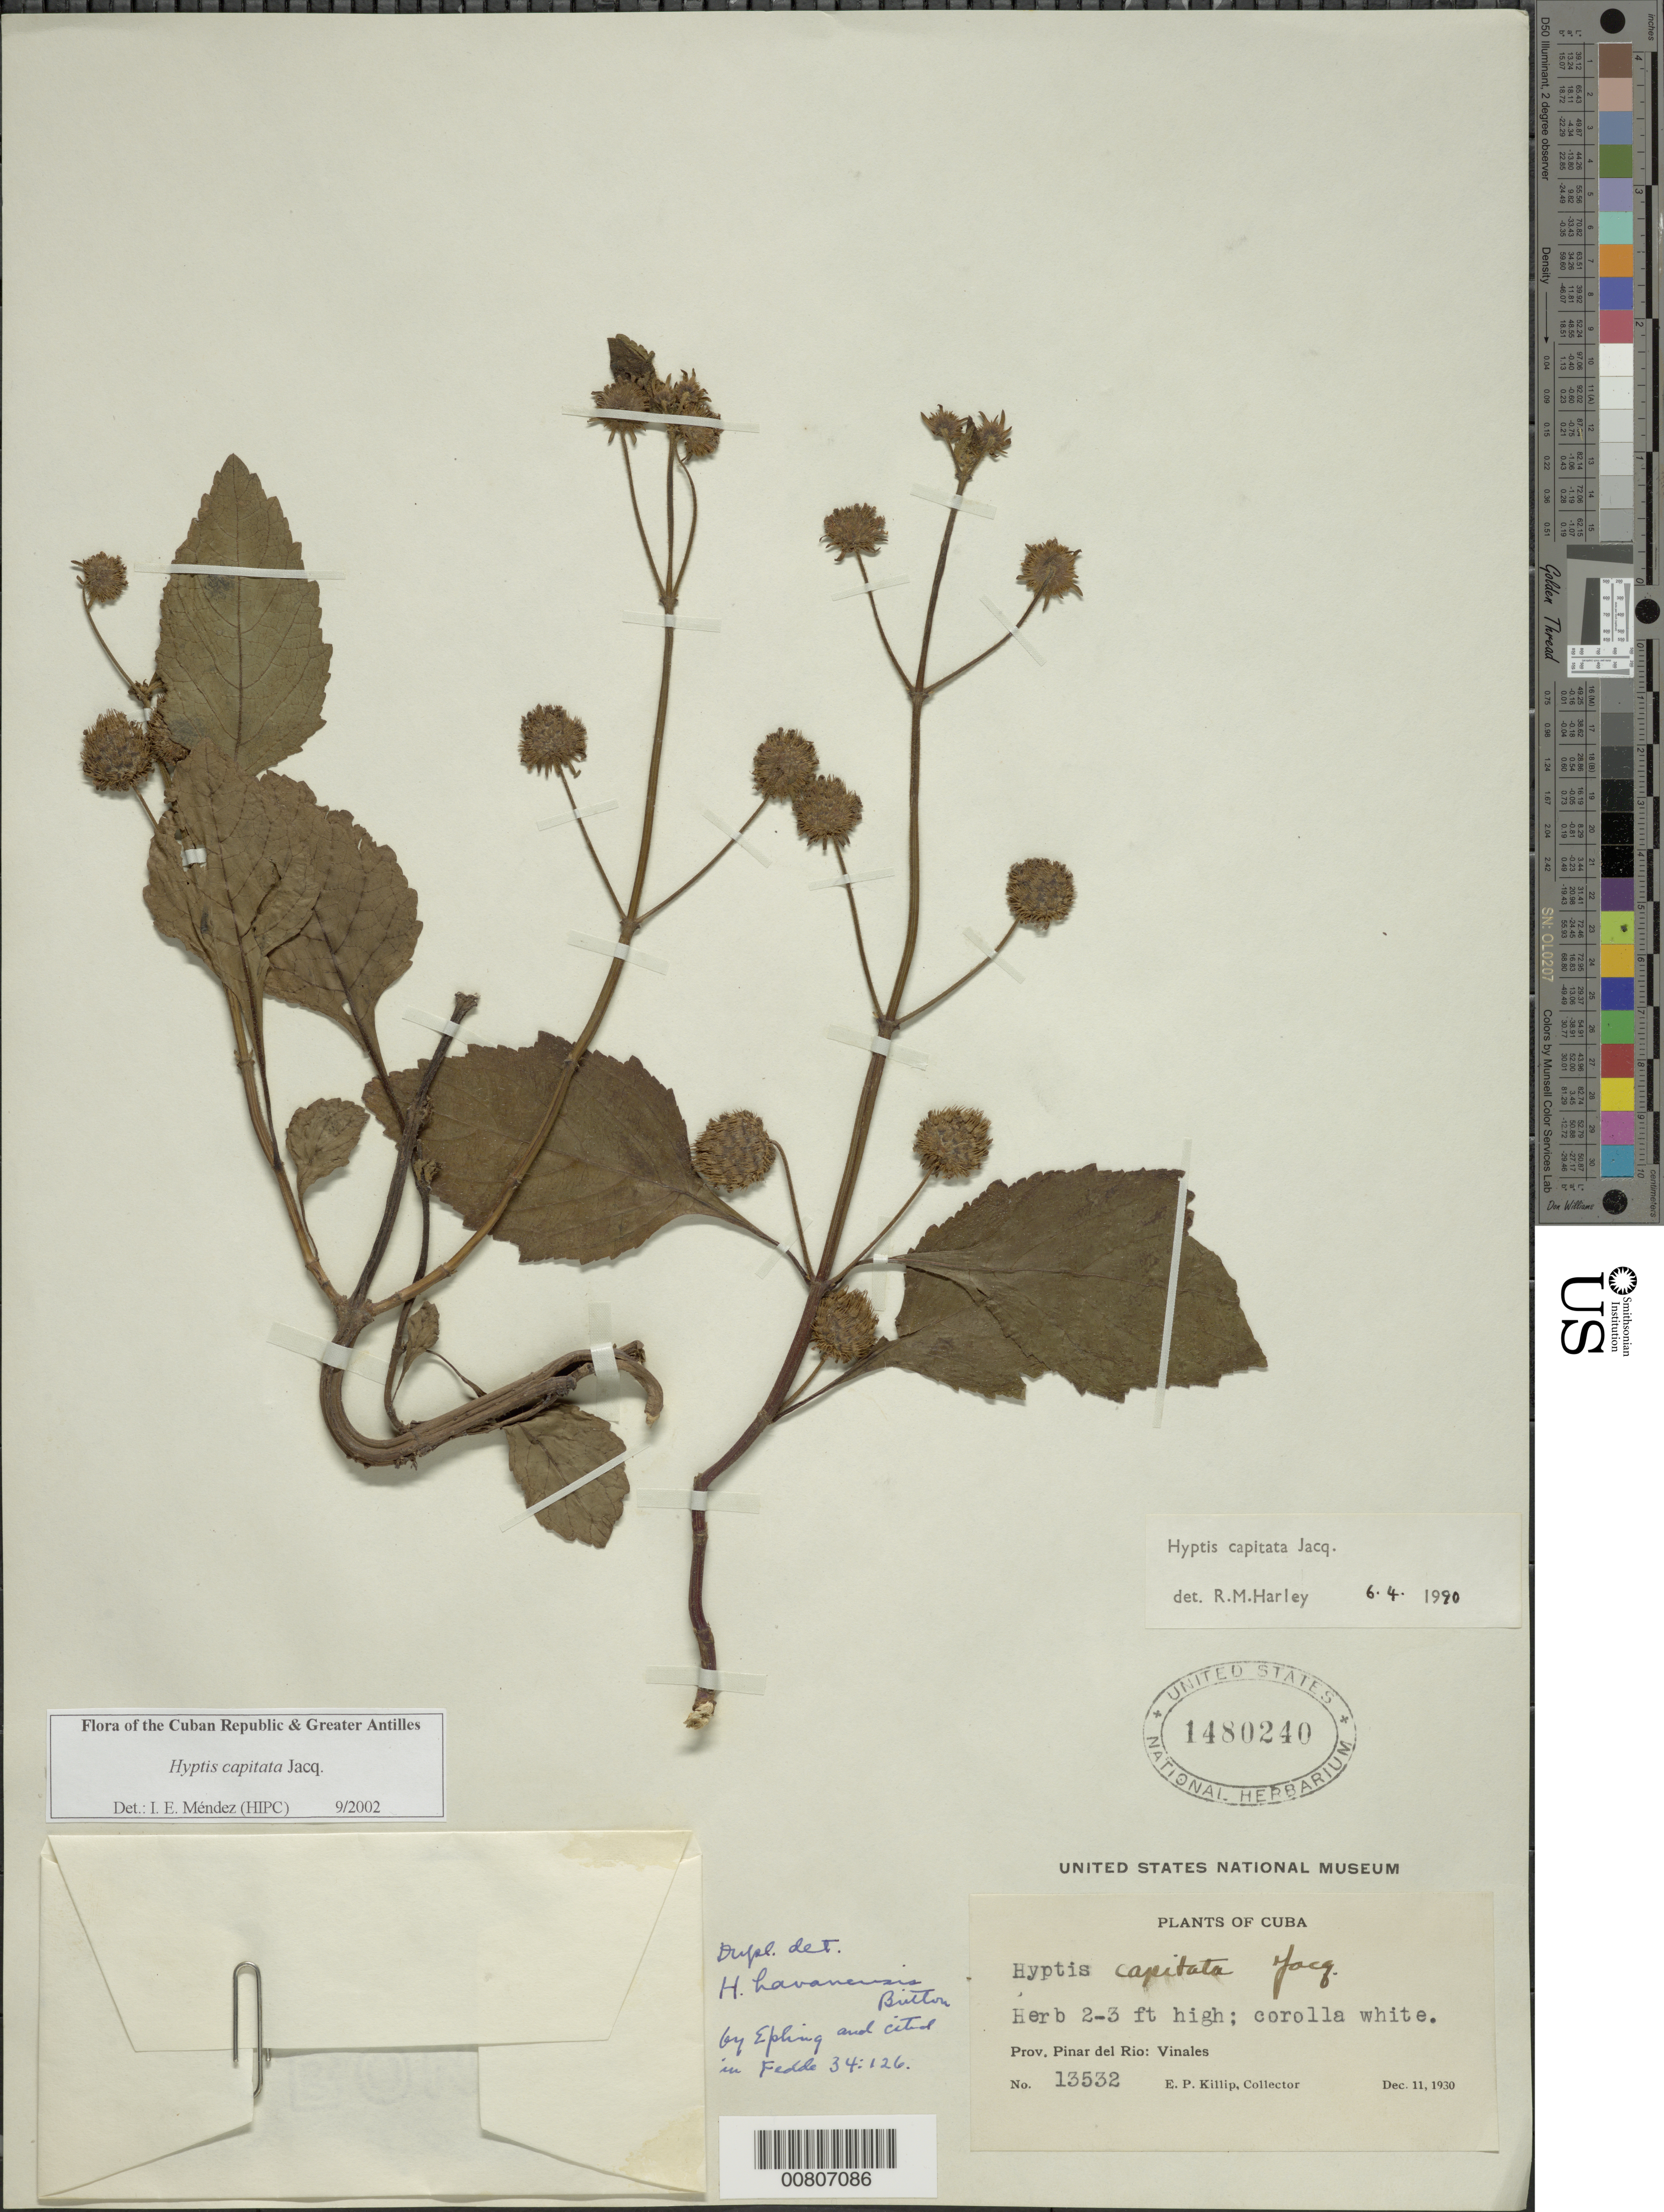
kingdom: Plantae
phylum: Tracheophyta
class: Magnoliopsida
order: Lamiales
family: Lamiaceae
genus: Hyptis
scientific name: Hyptis capitata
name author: Jacq.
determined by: Méndez, Isidro E., (HIPC)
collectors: E. P. Killip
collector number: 13532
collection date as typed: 11 Dec 1930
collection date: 1930-12-11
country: Cuba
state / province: Pinar del Rio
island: Cuba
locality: Viñales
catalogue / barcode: US 1480240